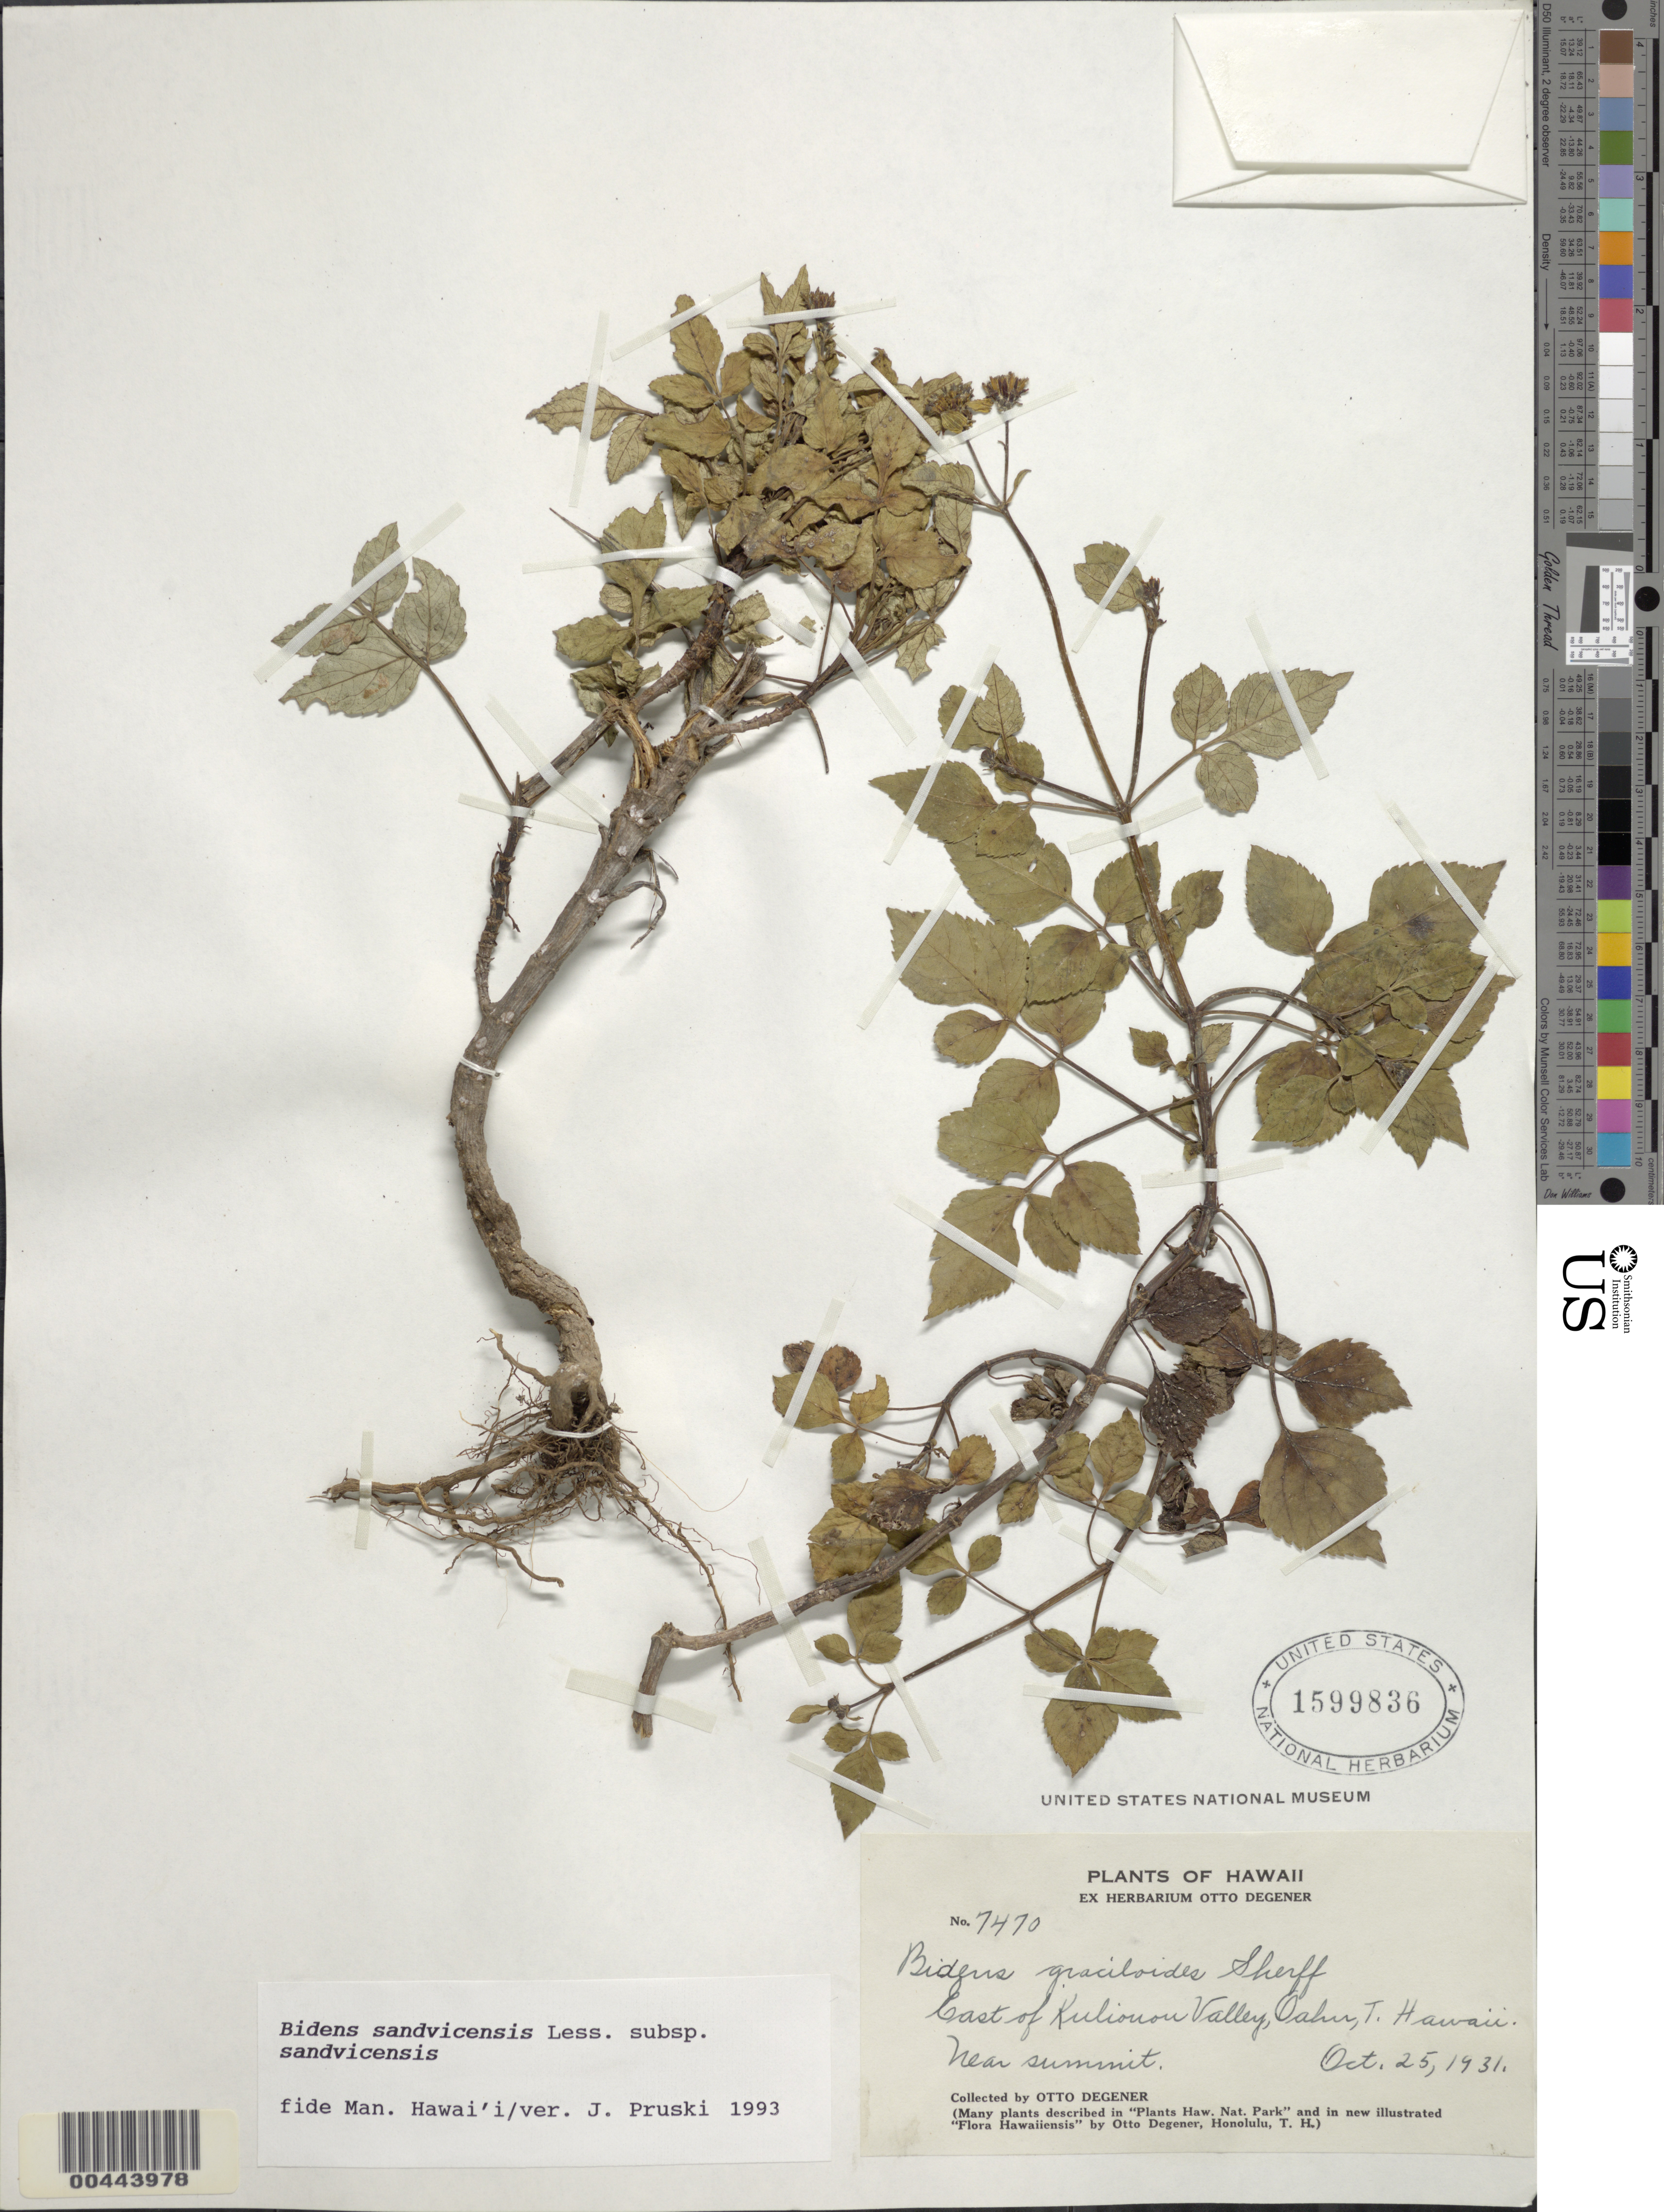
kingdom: Plantae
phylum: Tracheophyta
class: Magnoliopsida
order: Asterales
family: Asteraceae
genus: Bidens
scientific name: Bidens sandvicensis subsp. sandvicensis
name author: Less.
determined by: Pruski, J. F.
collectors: O. Degener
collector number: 7470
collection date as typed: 25 Oct 1931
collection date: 1931-10-25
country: United States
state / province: Hawaii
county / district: Honolulu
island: Oahu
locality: East of Kuliouou Valley, near summit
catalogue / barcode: US 1599836